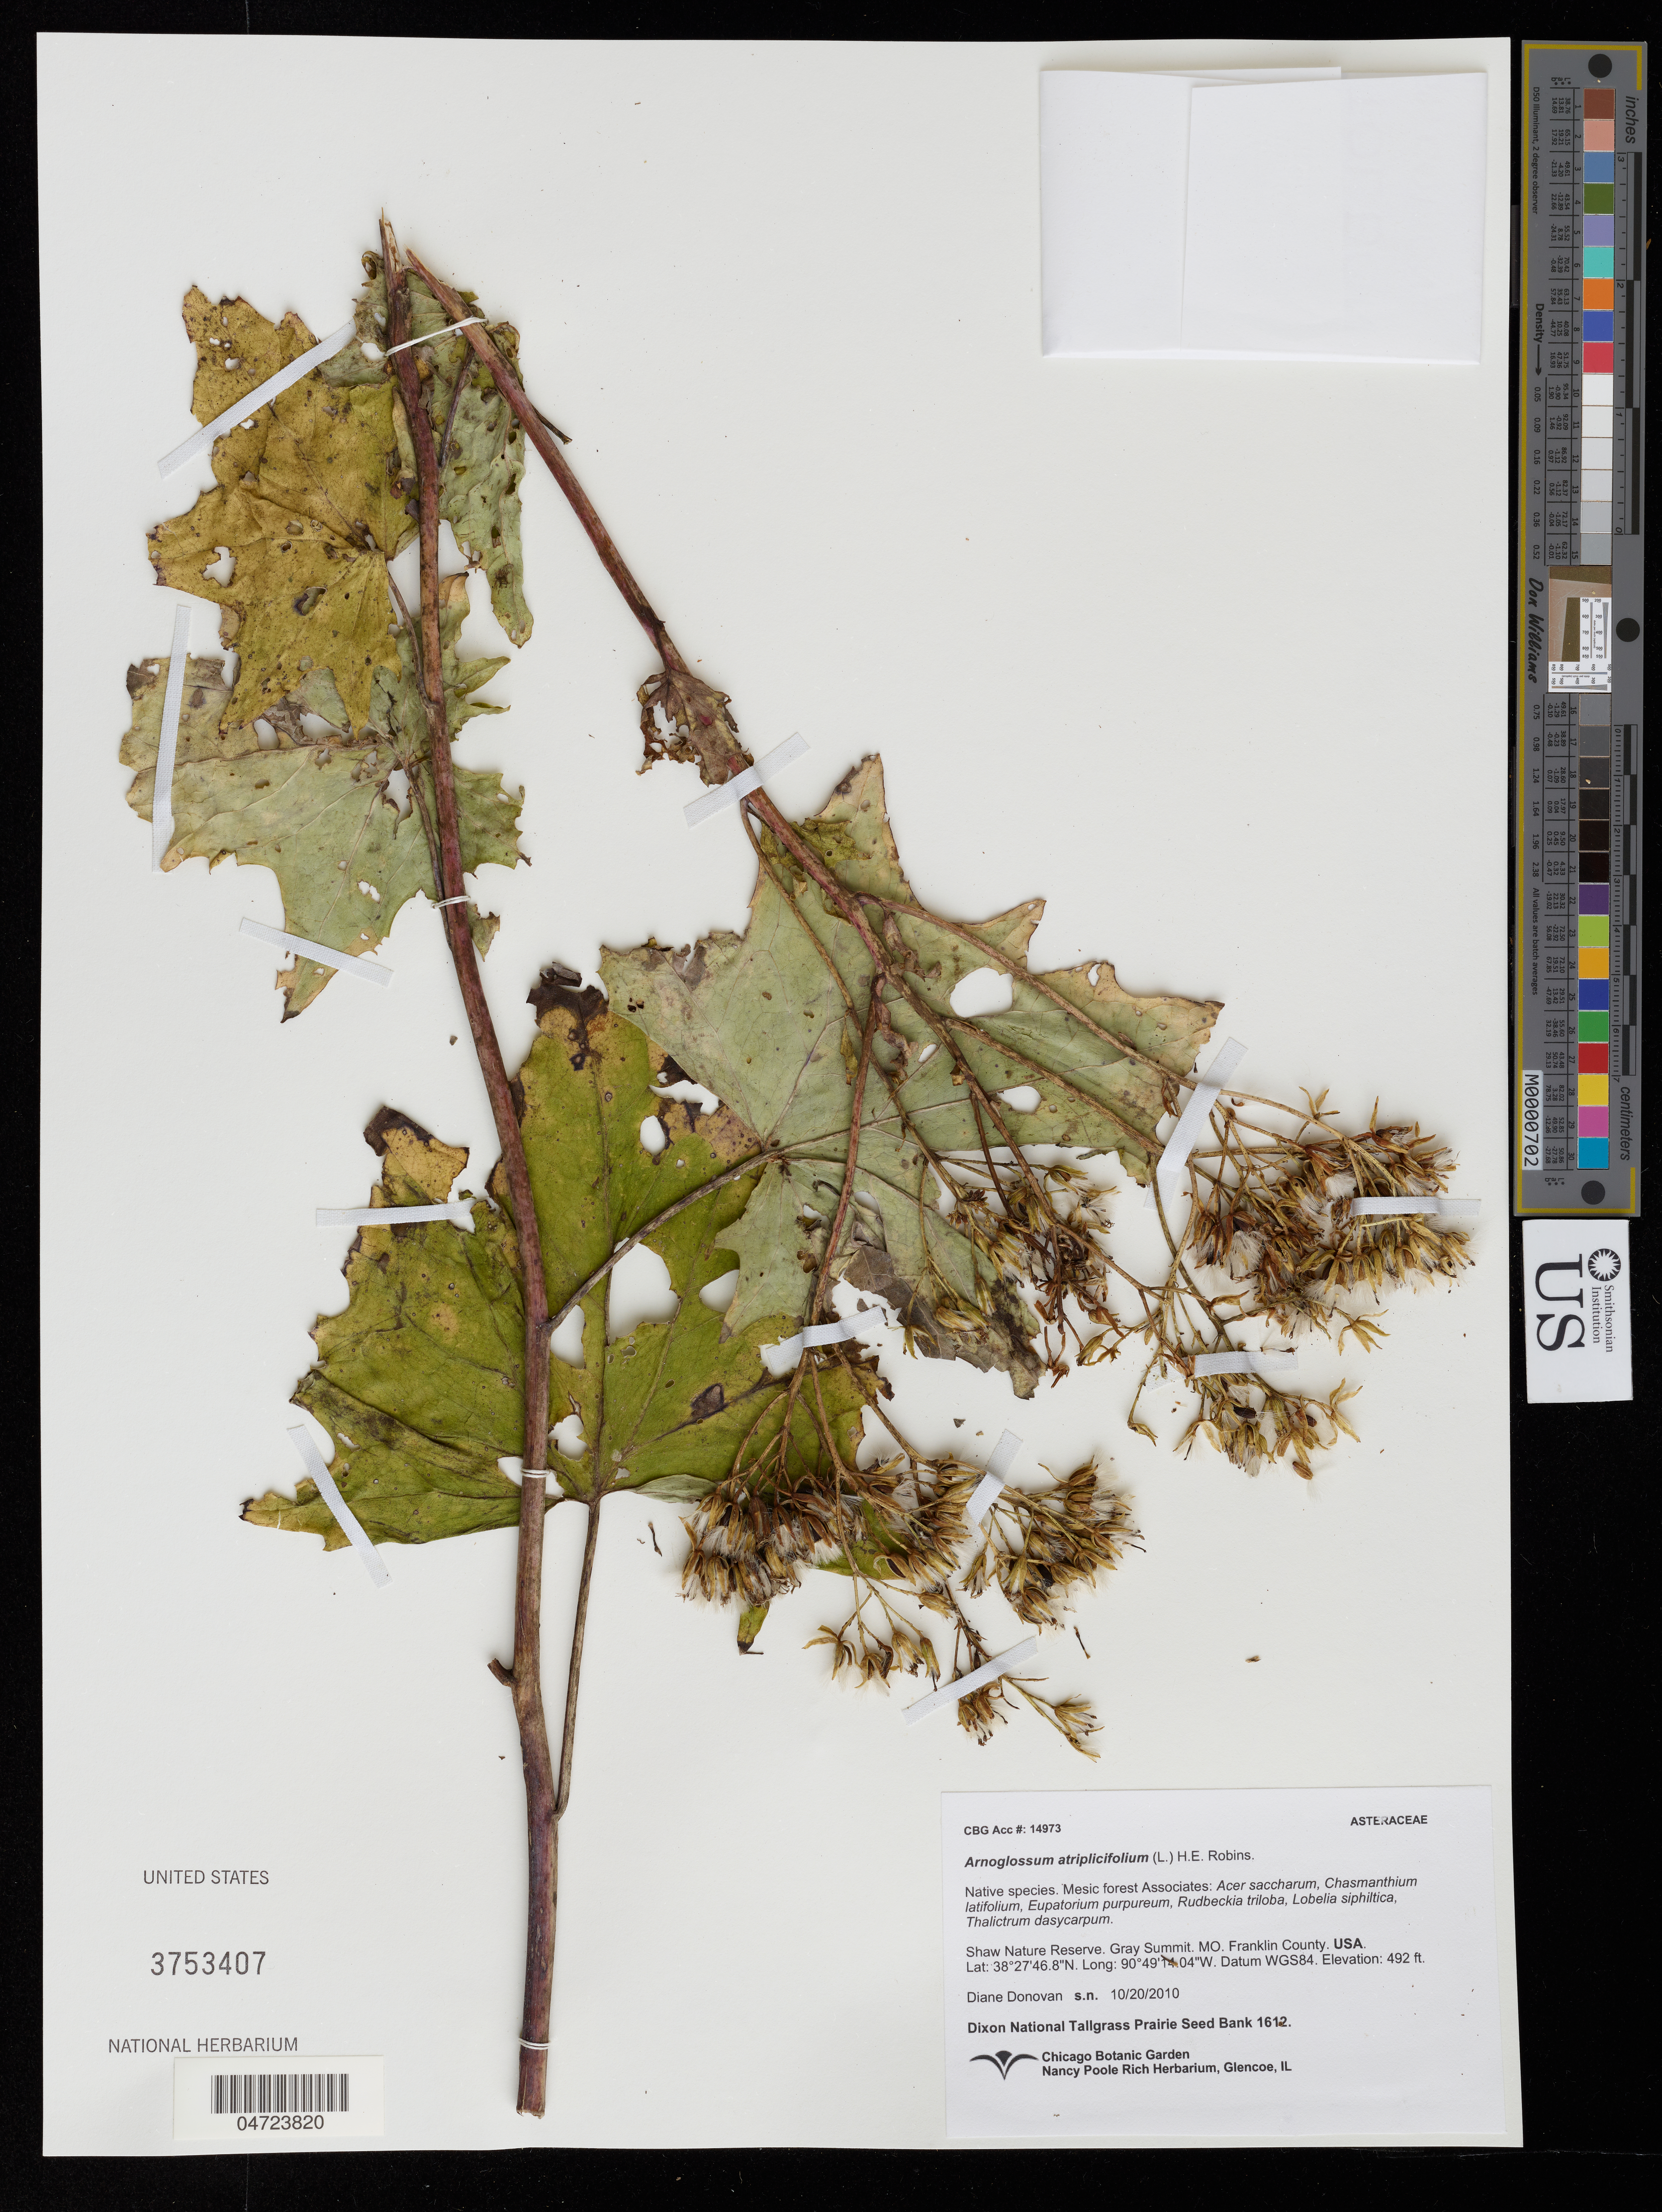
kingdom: Plantae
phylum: Tracheophyta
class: Magnoliopsida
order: Asterales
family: Asteraceae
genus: Arnoglossum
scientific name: Arnoglossum atriplicifolium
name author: (L.) H. Rob.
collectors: D. Donovan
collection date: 2010-10-20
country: United States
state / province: Missouri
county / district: Franklin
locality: Shaw Nature Reserve. Gray Summit. MO. Franklin County.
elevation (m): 150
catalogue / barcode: US 3753407